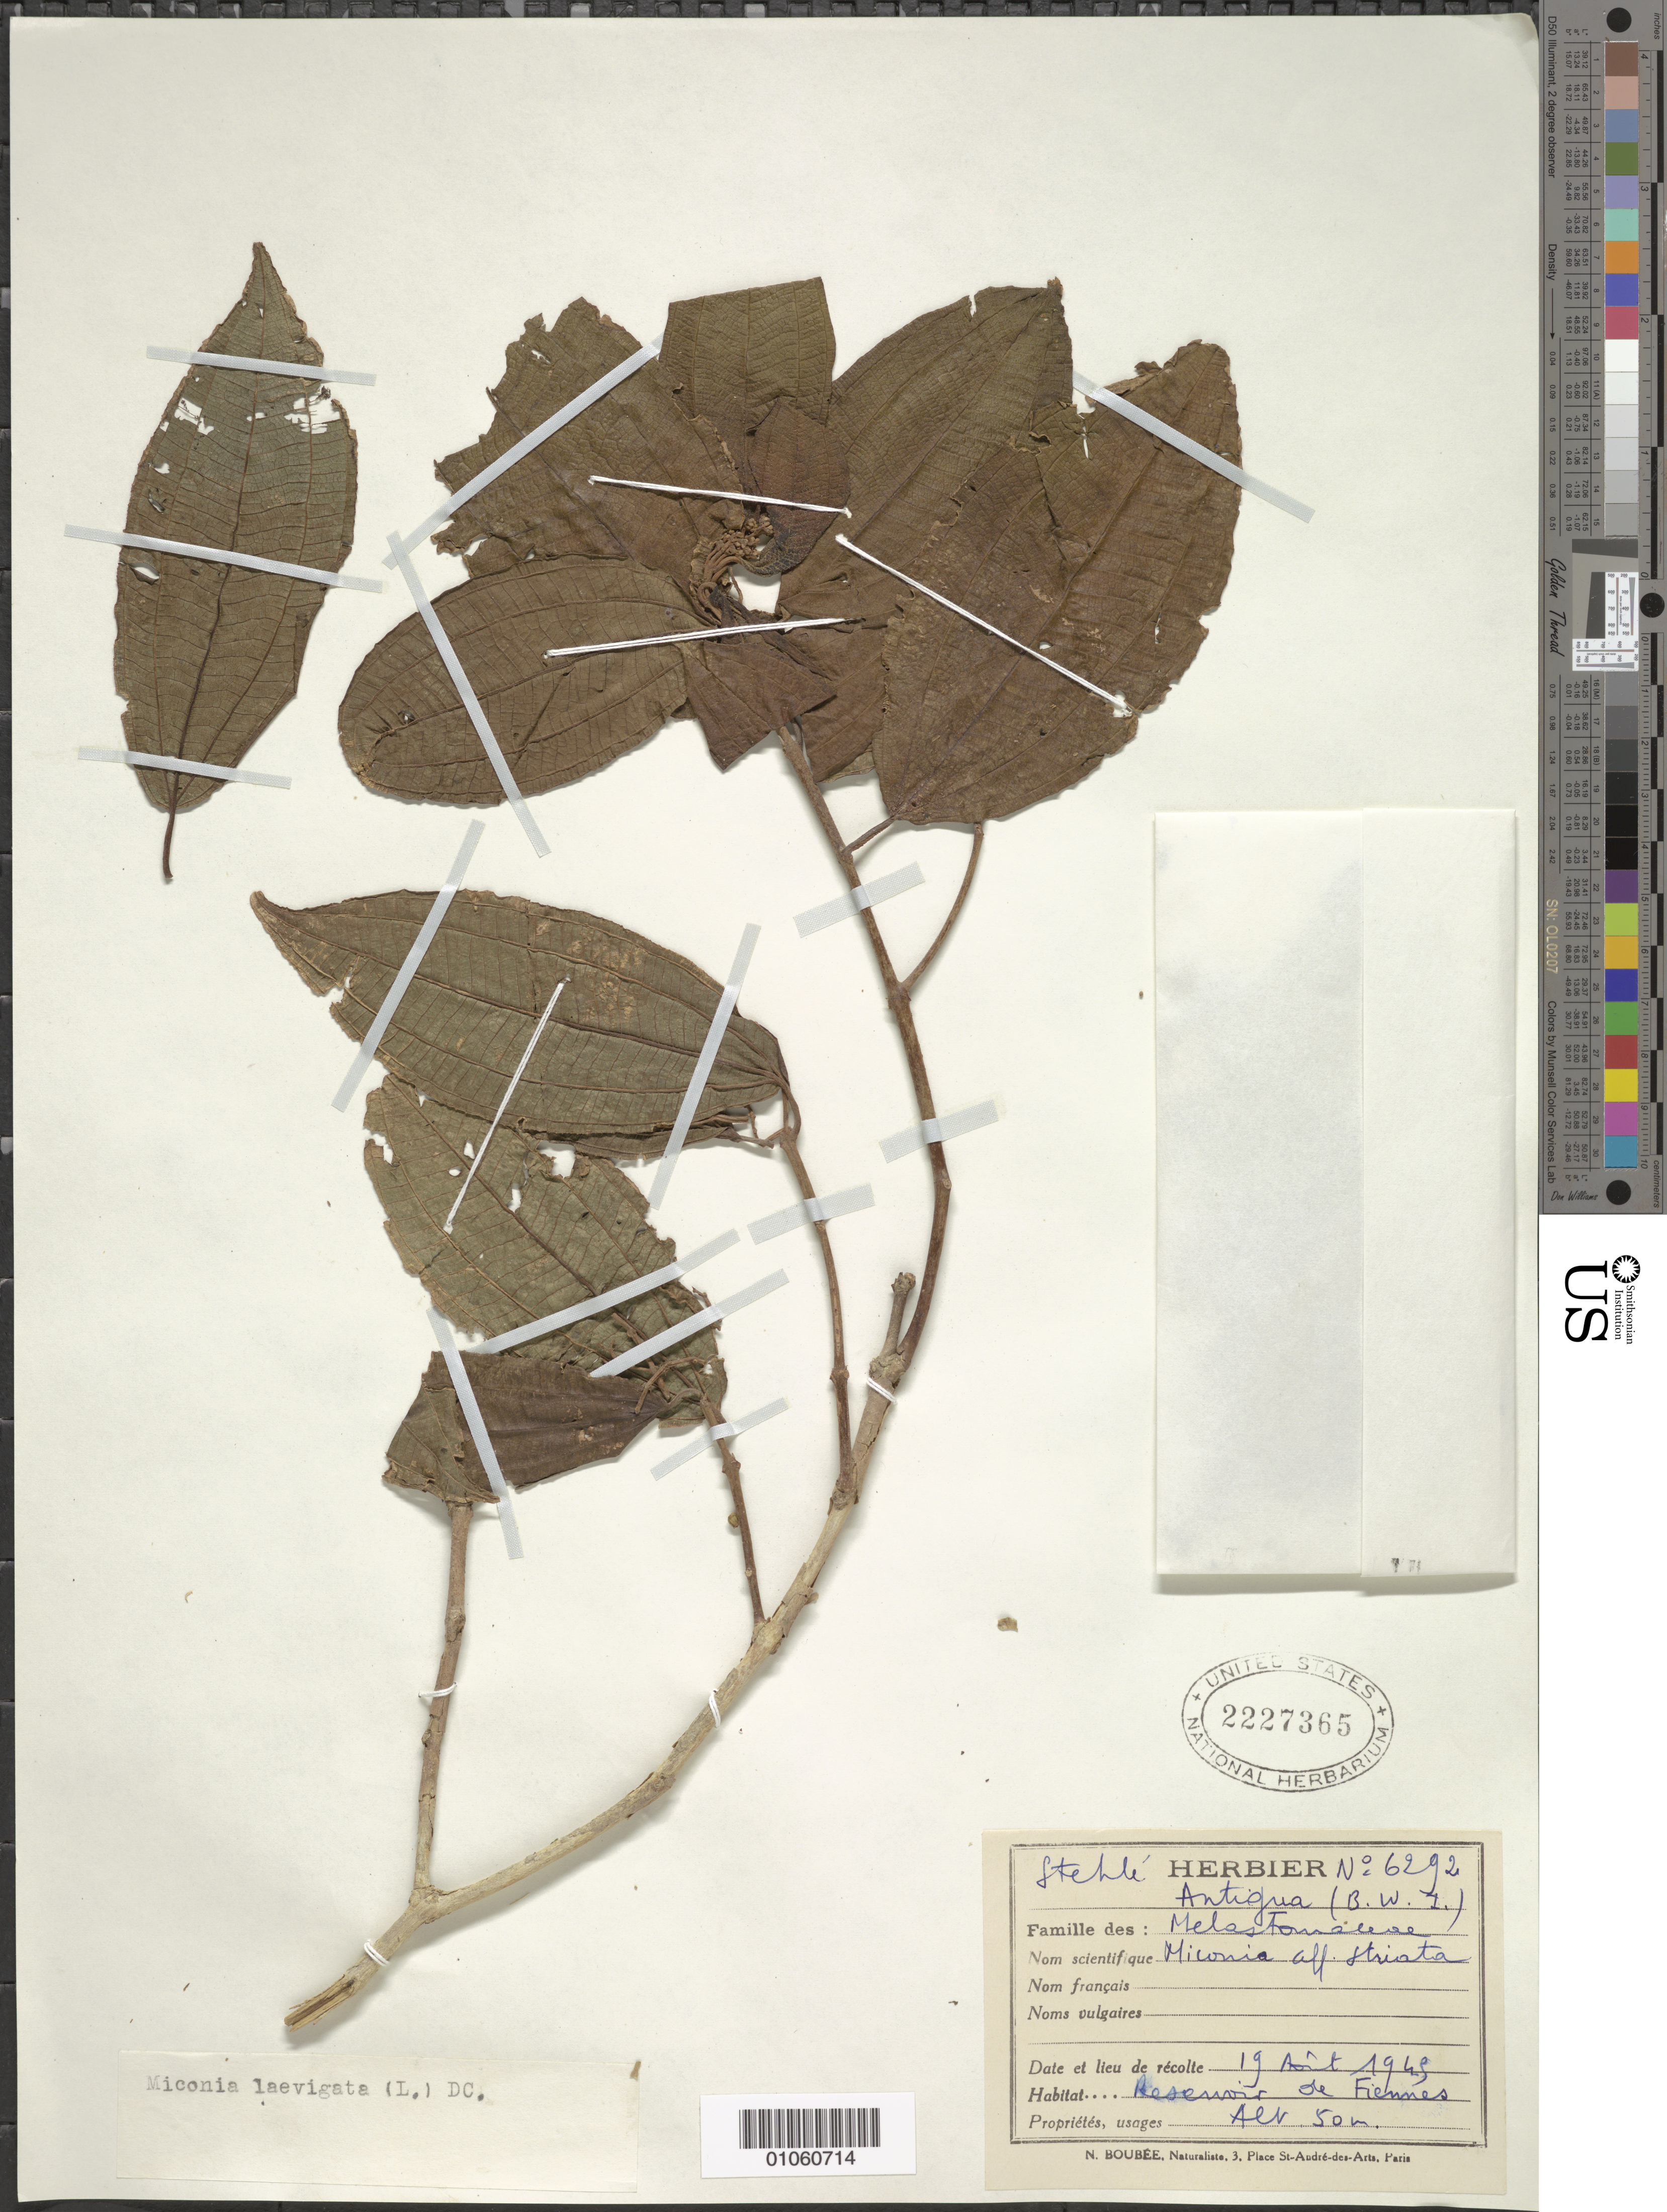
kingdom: Plantae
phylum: Tracheophyta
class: Magnoliopsida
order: Myrtales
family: Melastomataceae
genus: Miconia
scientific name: Miconia laevigata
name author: (L.) D. Don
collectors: H. Stehlé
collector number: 6292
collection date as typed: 19 Aug 1945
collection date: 1945-08-19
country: Antigua and Barbuda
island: Antigua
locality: Reservoir de Fiennes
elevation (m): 50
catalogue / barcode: US 2227365